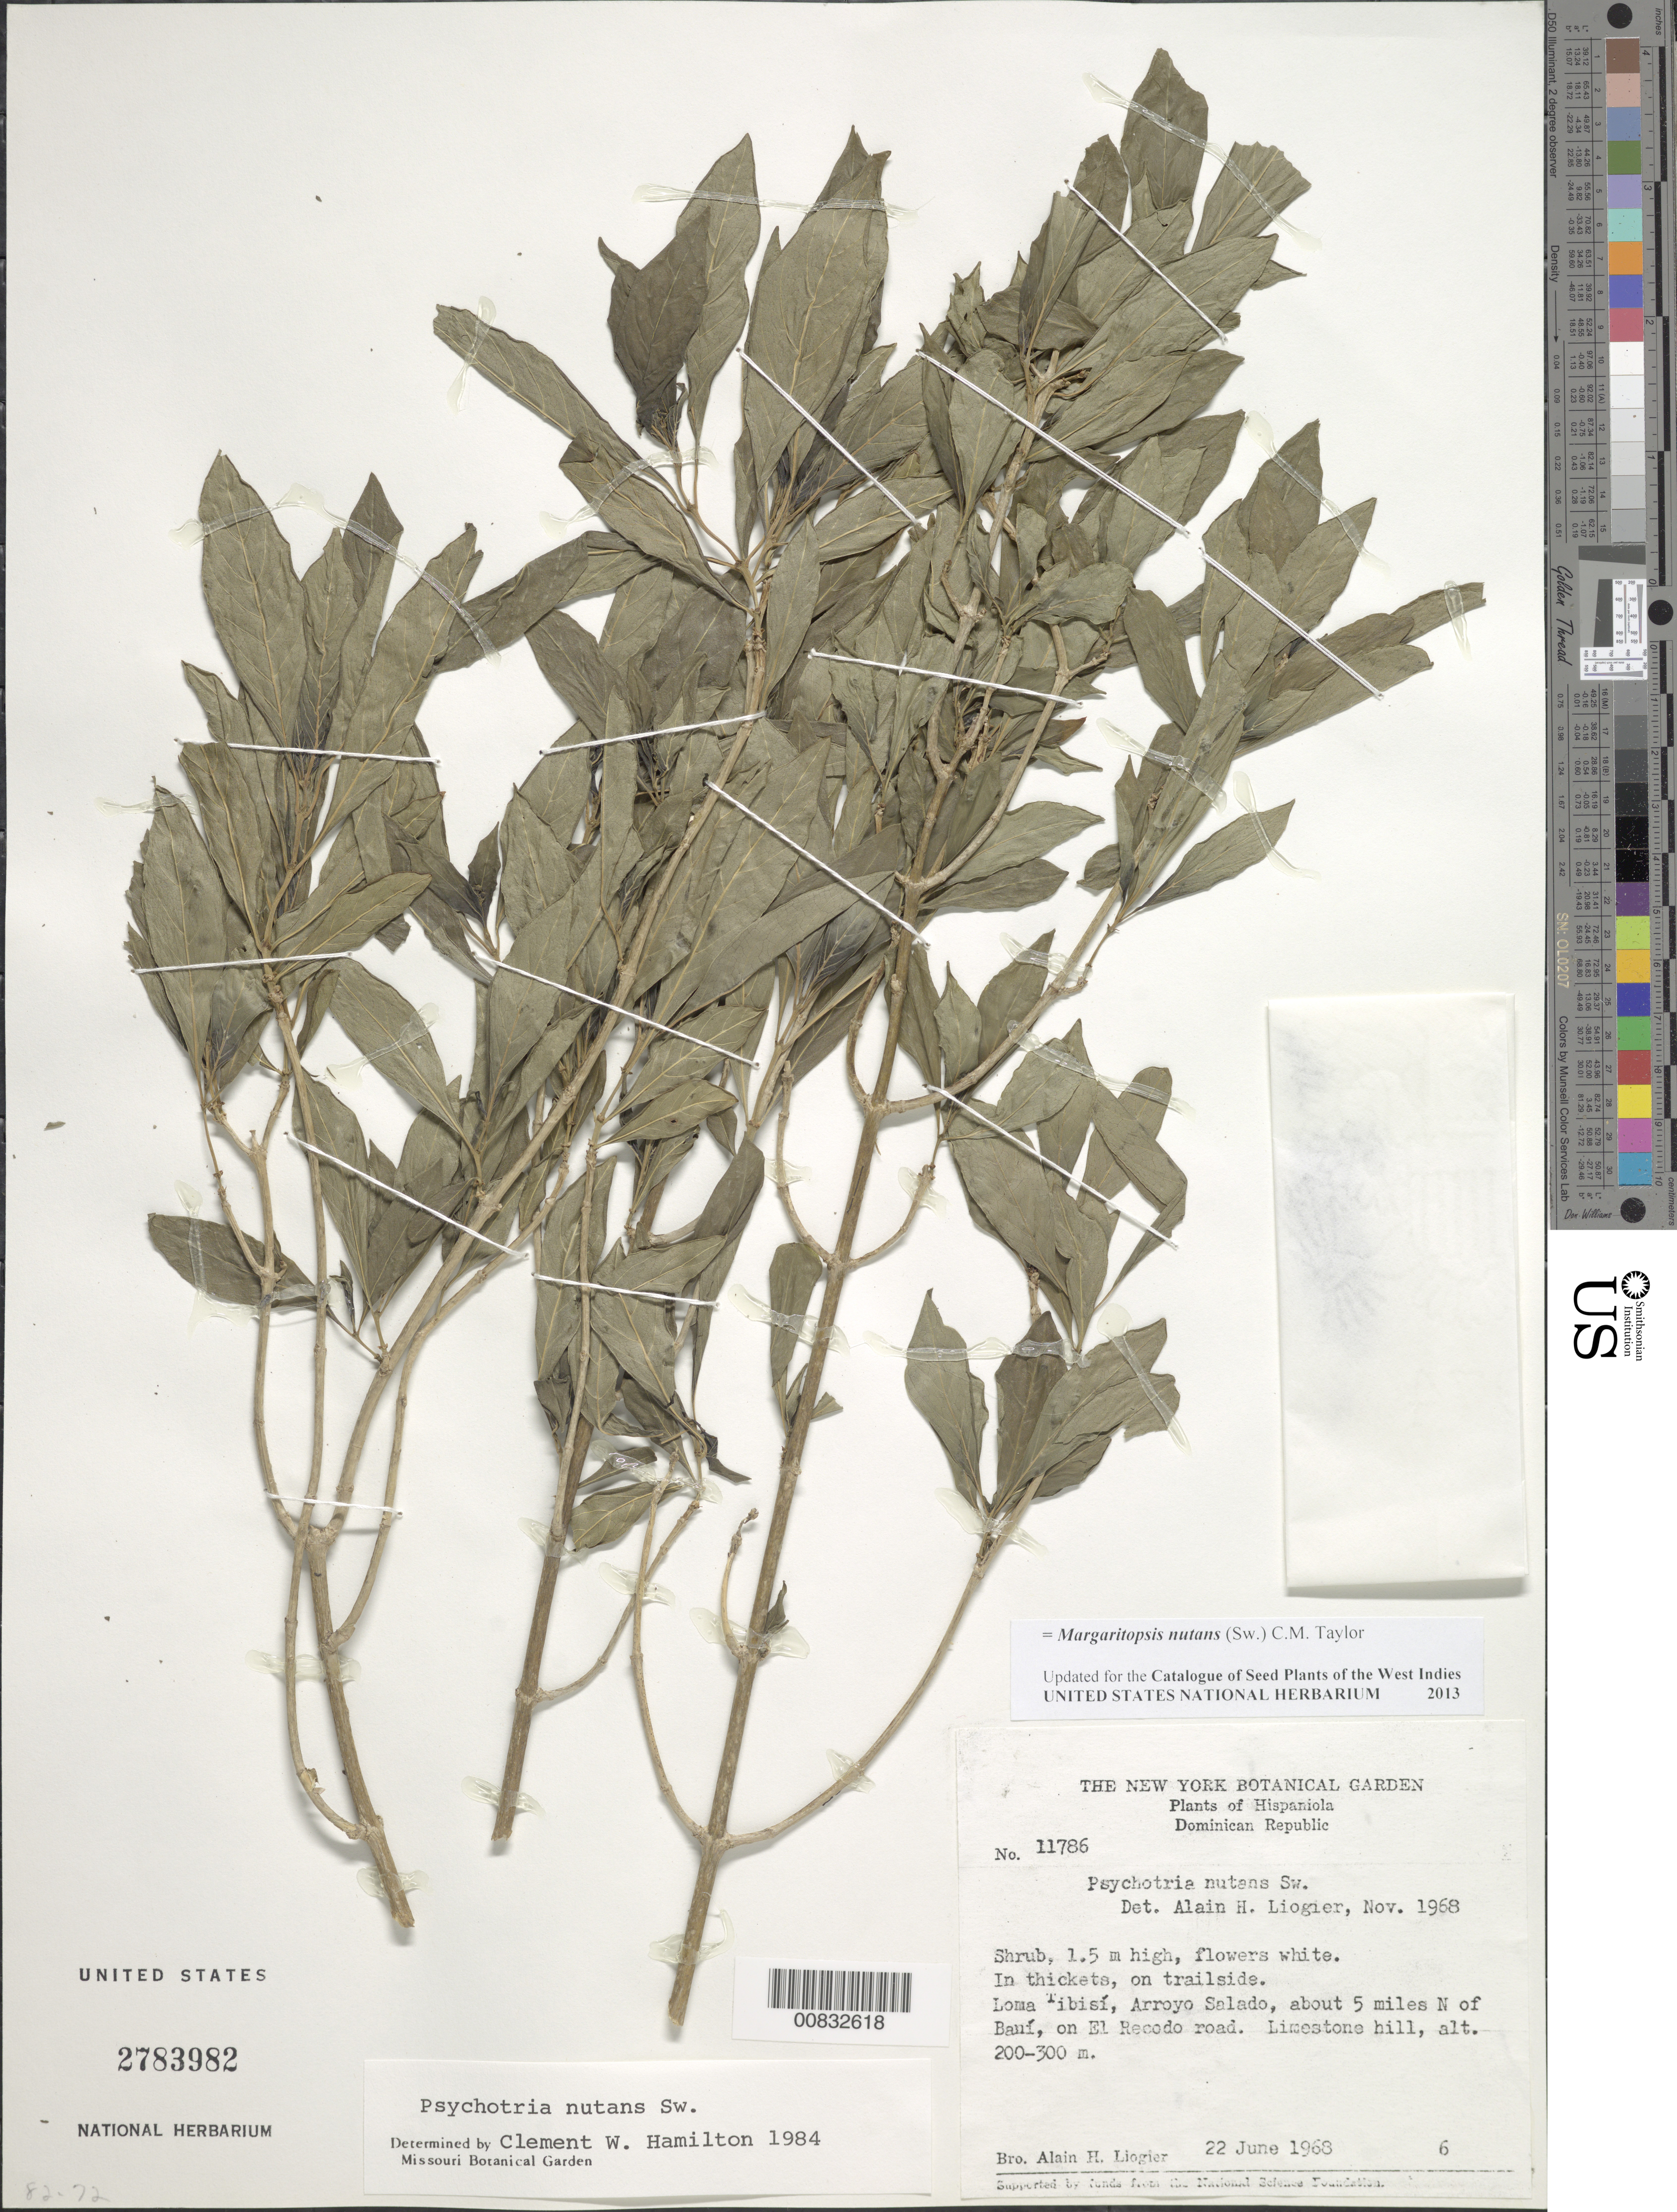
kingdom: Plantae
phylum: Tracheophyta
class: Magnoliopsida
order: Gentianales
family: Rubiaceae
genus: Margaritopsis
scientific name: Margaritopsis nutans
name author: (Sw.) C.M. Taylor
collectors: A. H. Liogier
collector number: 11786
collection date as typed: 22 Jun 1968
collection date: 1968-06-22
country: Dominican Republic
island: Hispaniola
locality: Loma Tibisí, Arroyo Salado, about 5 miles N of Baní, on El Recodo road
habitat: In thickets on trailside of limestone hill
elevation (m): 200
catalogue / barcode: US 2783982